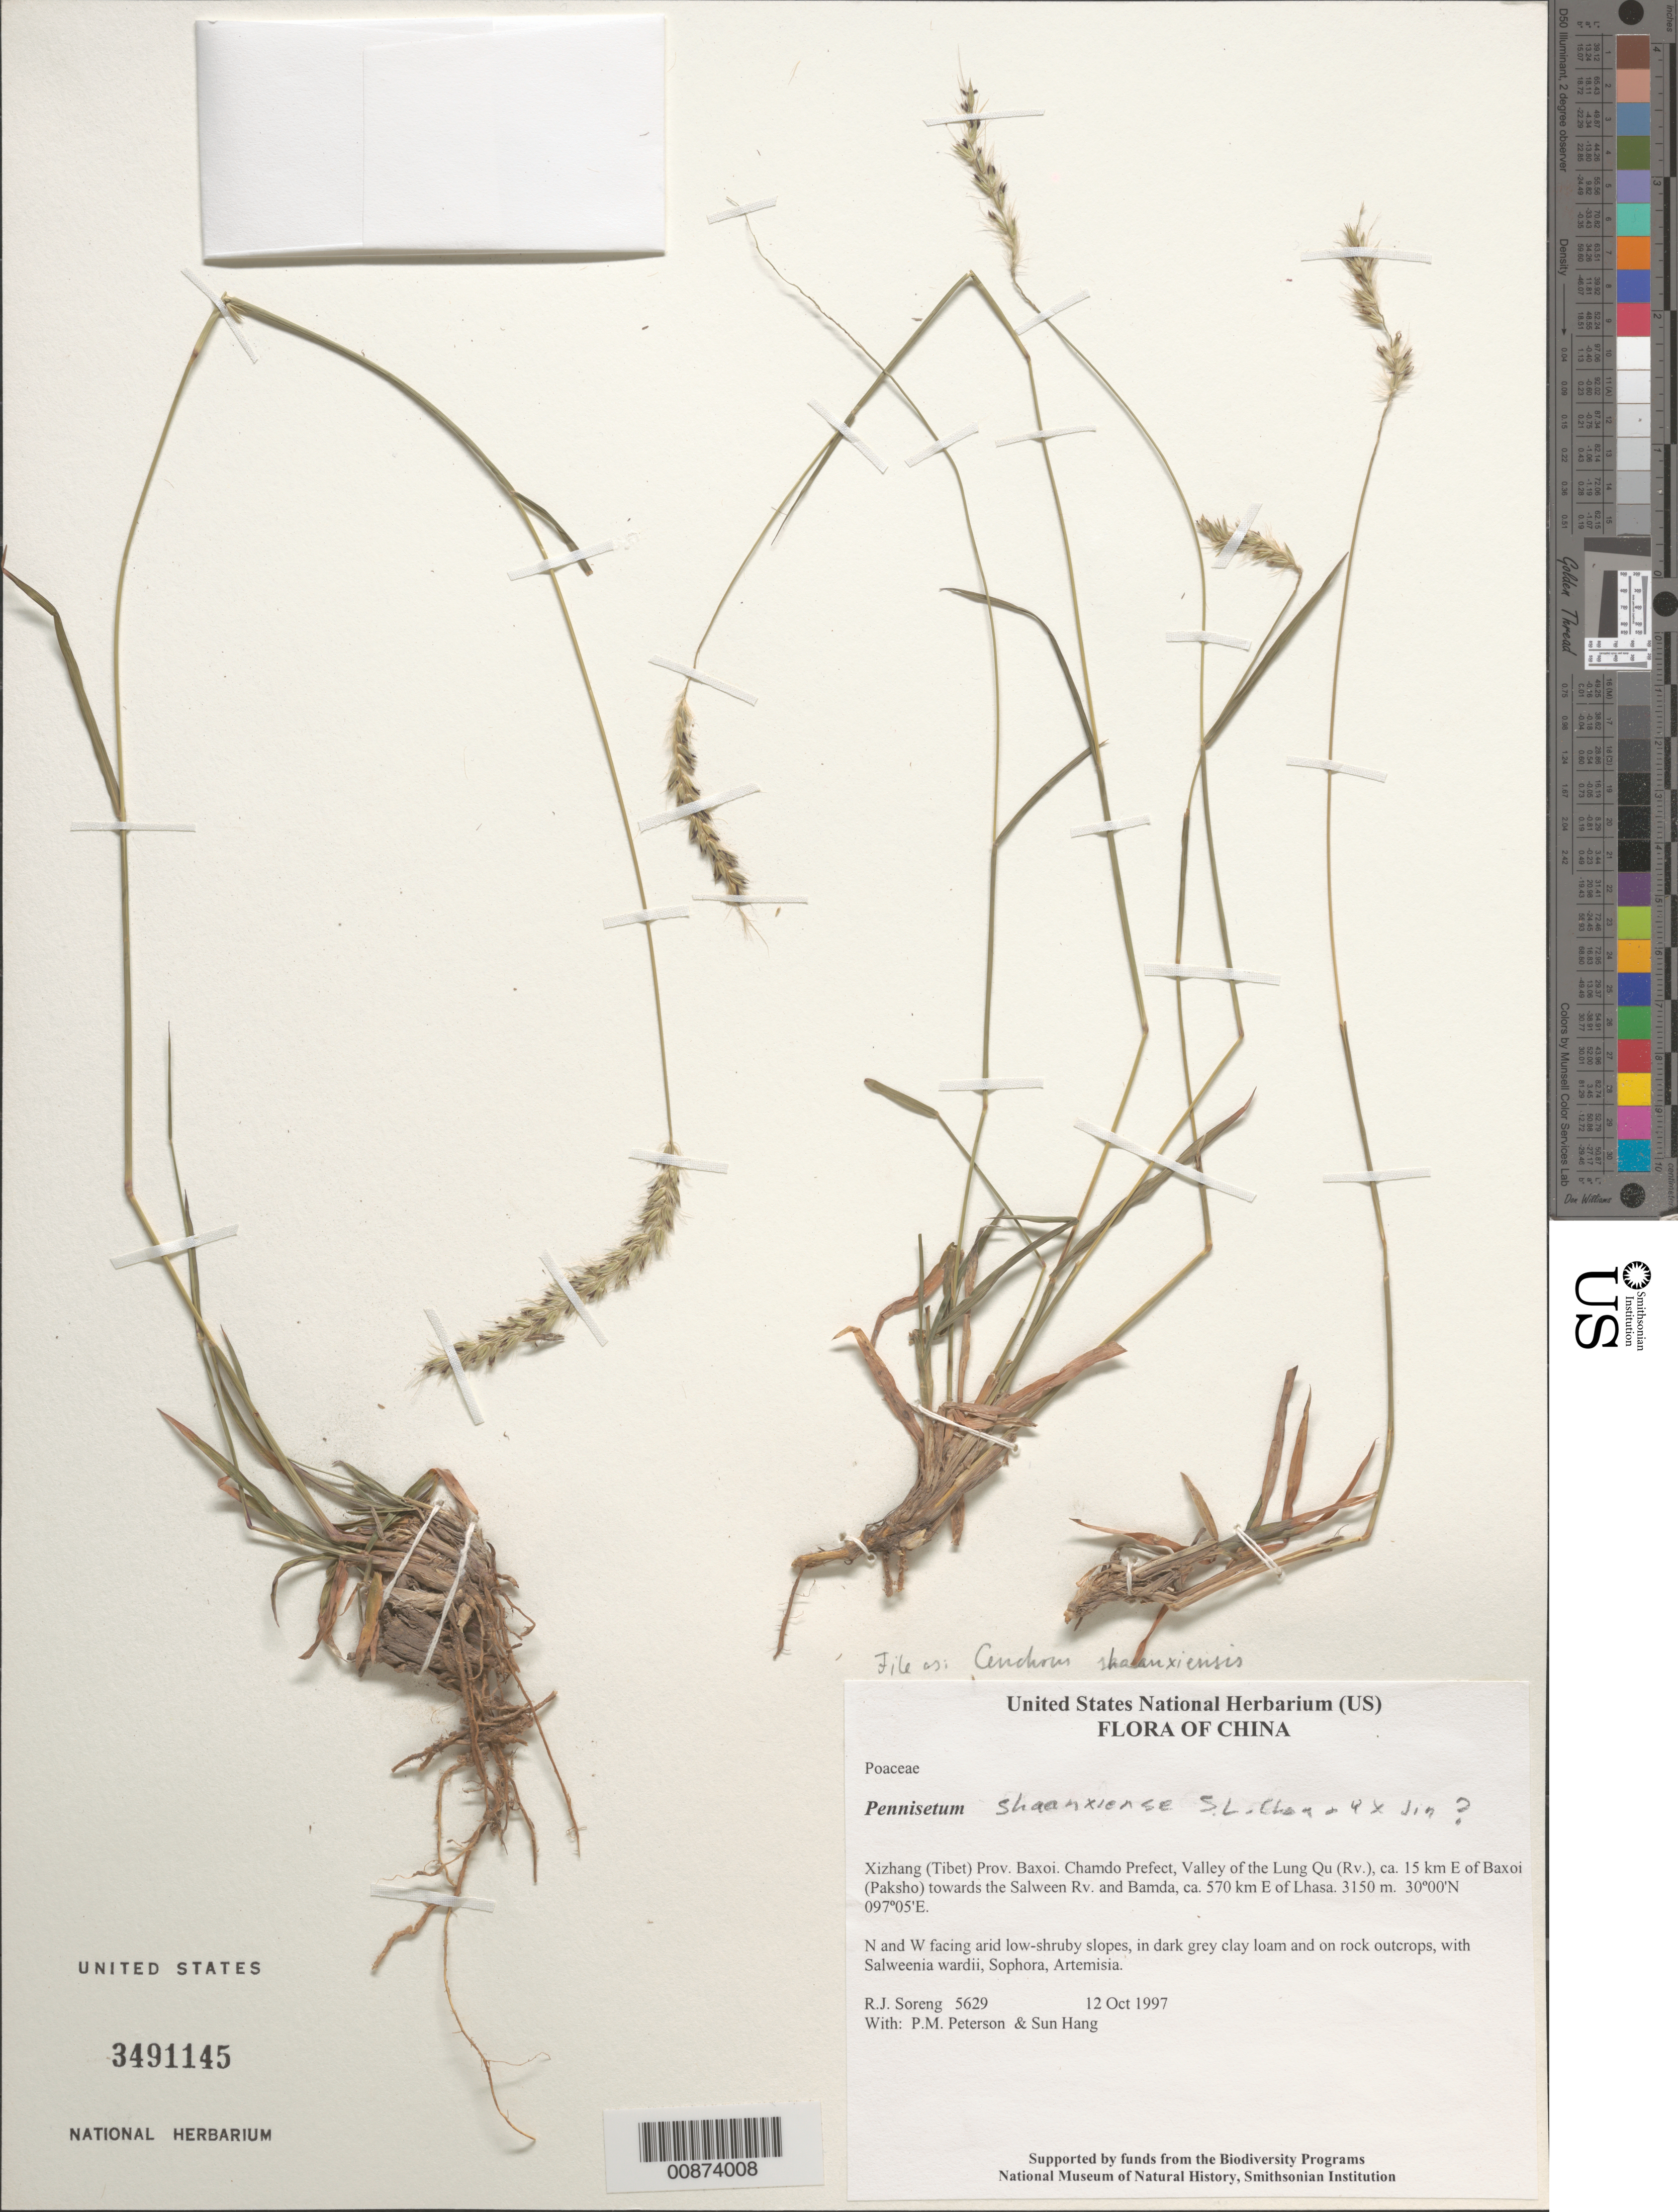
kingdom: Plantae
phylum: Tracheophyta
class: Liliopsida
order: Poales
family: Poaceae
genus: Cenchrus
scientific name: Cenchrus shaanxiensis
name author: (S.L. Chen & Y.X. Jin) Morrone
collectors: R. J. Soreng, P. M. Peterson & Sun Hang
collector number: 5629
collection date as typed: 12 Oct 1997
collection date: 1997-10-12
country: China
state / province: Xizang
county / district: Baxoi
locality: Chamdo Prefect, Valley of the Lung Qu (Rv.), ca. 15 km E of Baxoi (Paksho) towards the Salween Rv. and Bamda, ca. 570 km E of Lhasa.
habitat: N and W facing arid low-shruby slopes, in dark grey clay loam and on rock outcrops, with Salweenia wardii, Sophora, Artemisia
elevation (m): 3150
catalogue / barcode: US 3491145